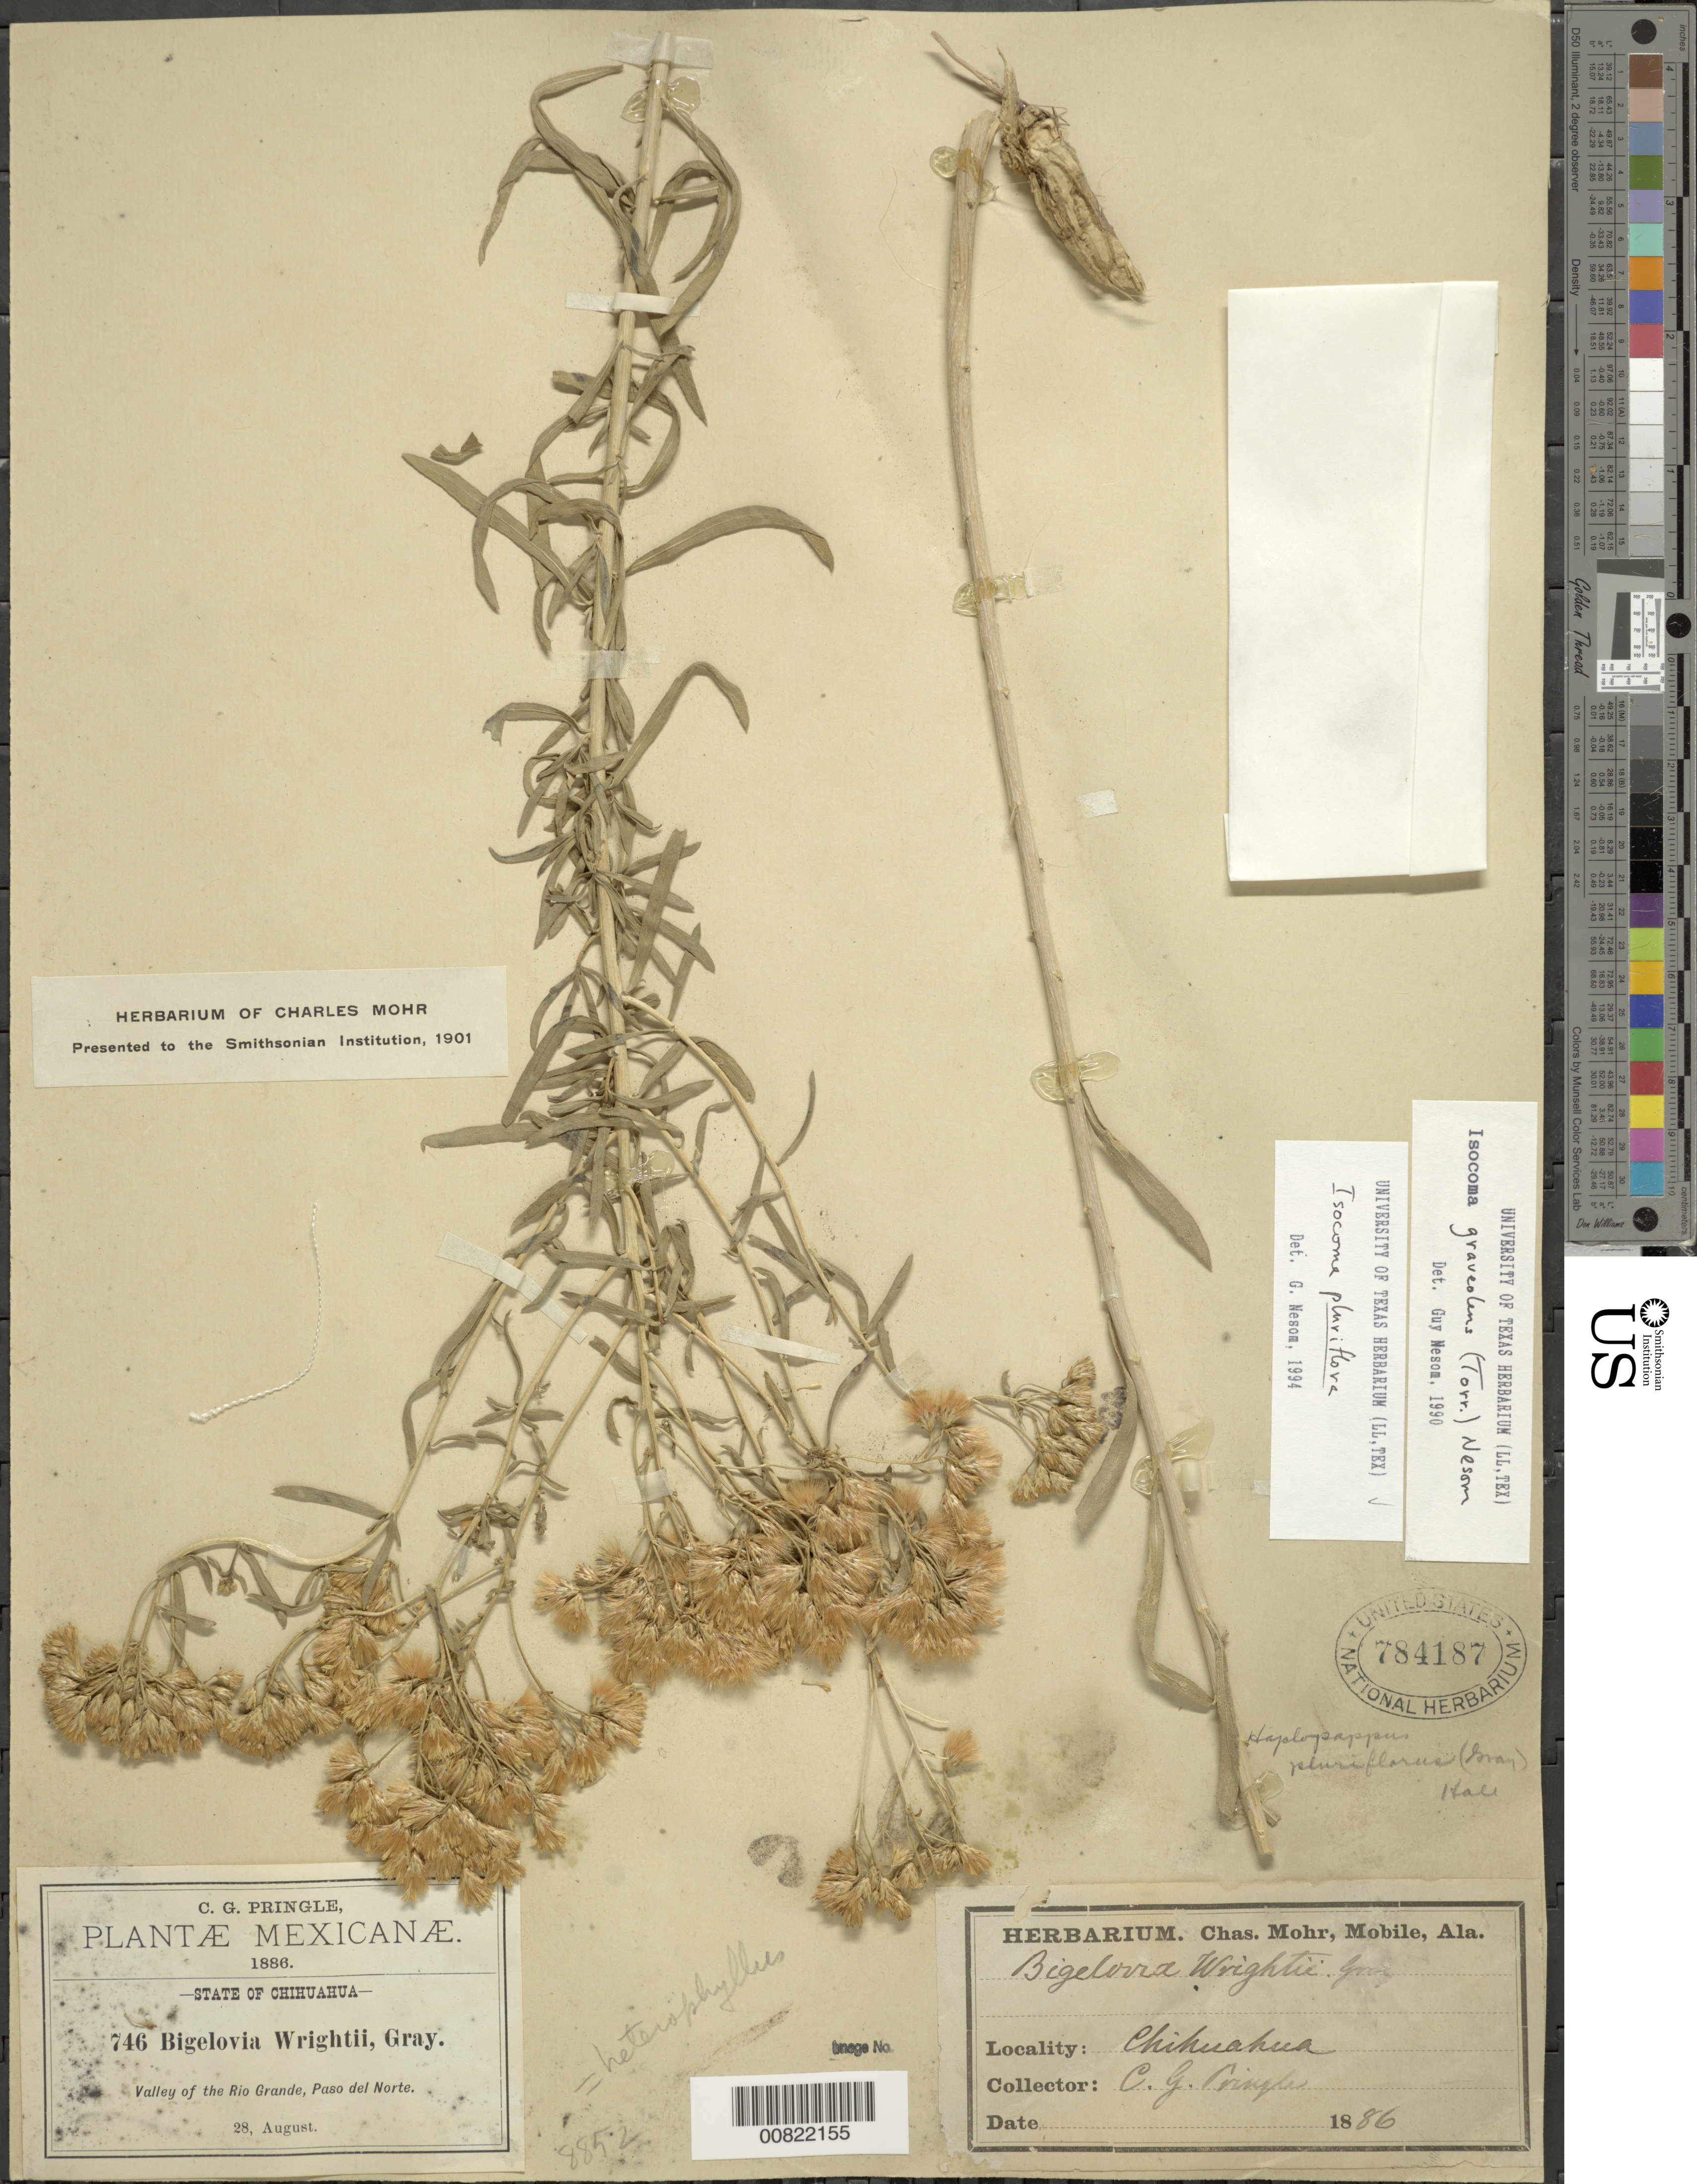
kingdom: Plantae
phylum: Tracheophyta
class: Magnoliopsida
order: Asterales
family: Asteraceae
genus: Isocoma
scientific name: Isocoma pluriflora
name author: (Torr. & A. Gray) Greene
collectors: C. G. Pringle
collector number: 746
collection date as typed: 28 Aug 1886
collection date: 1886-08-28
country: Mexico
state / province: Chihuahua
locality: Valley of the Rio Grande, Paso Norte, Chihuahua.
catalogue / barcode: US 784187